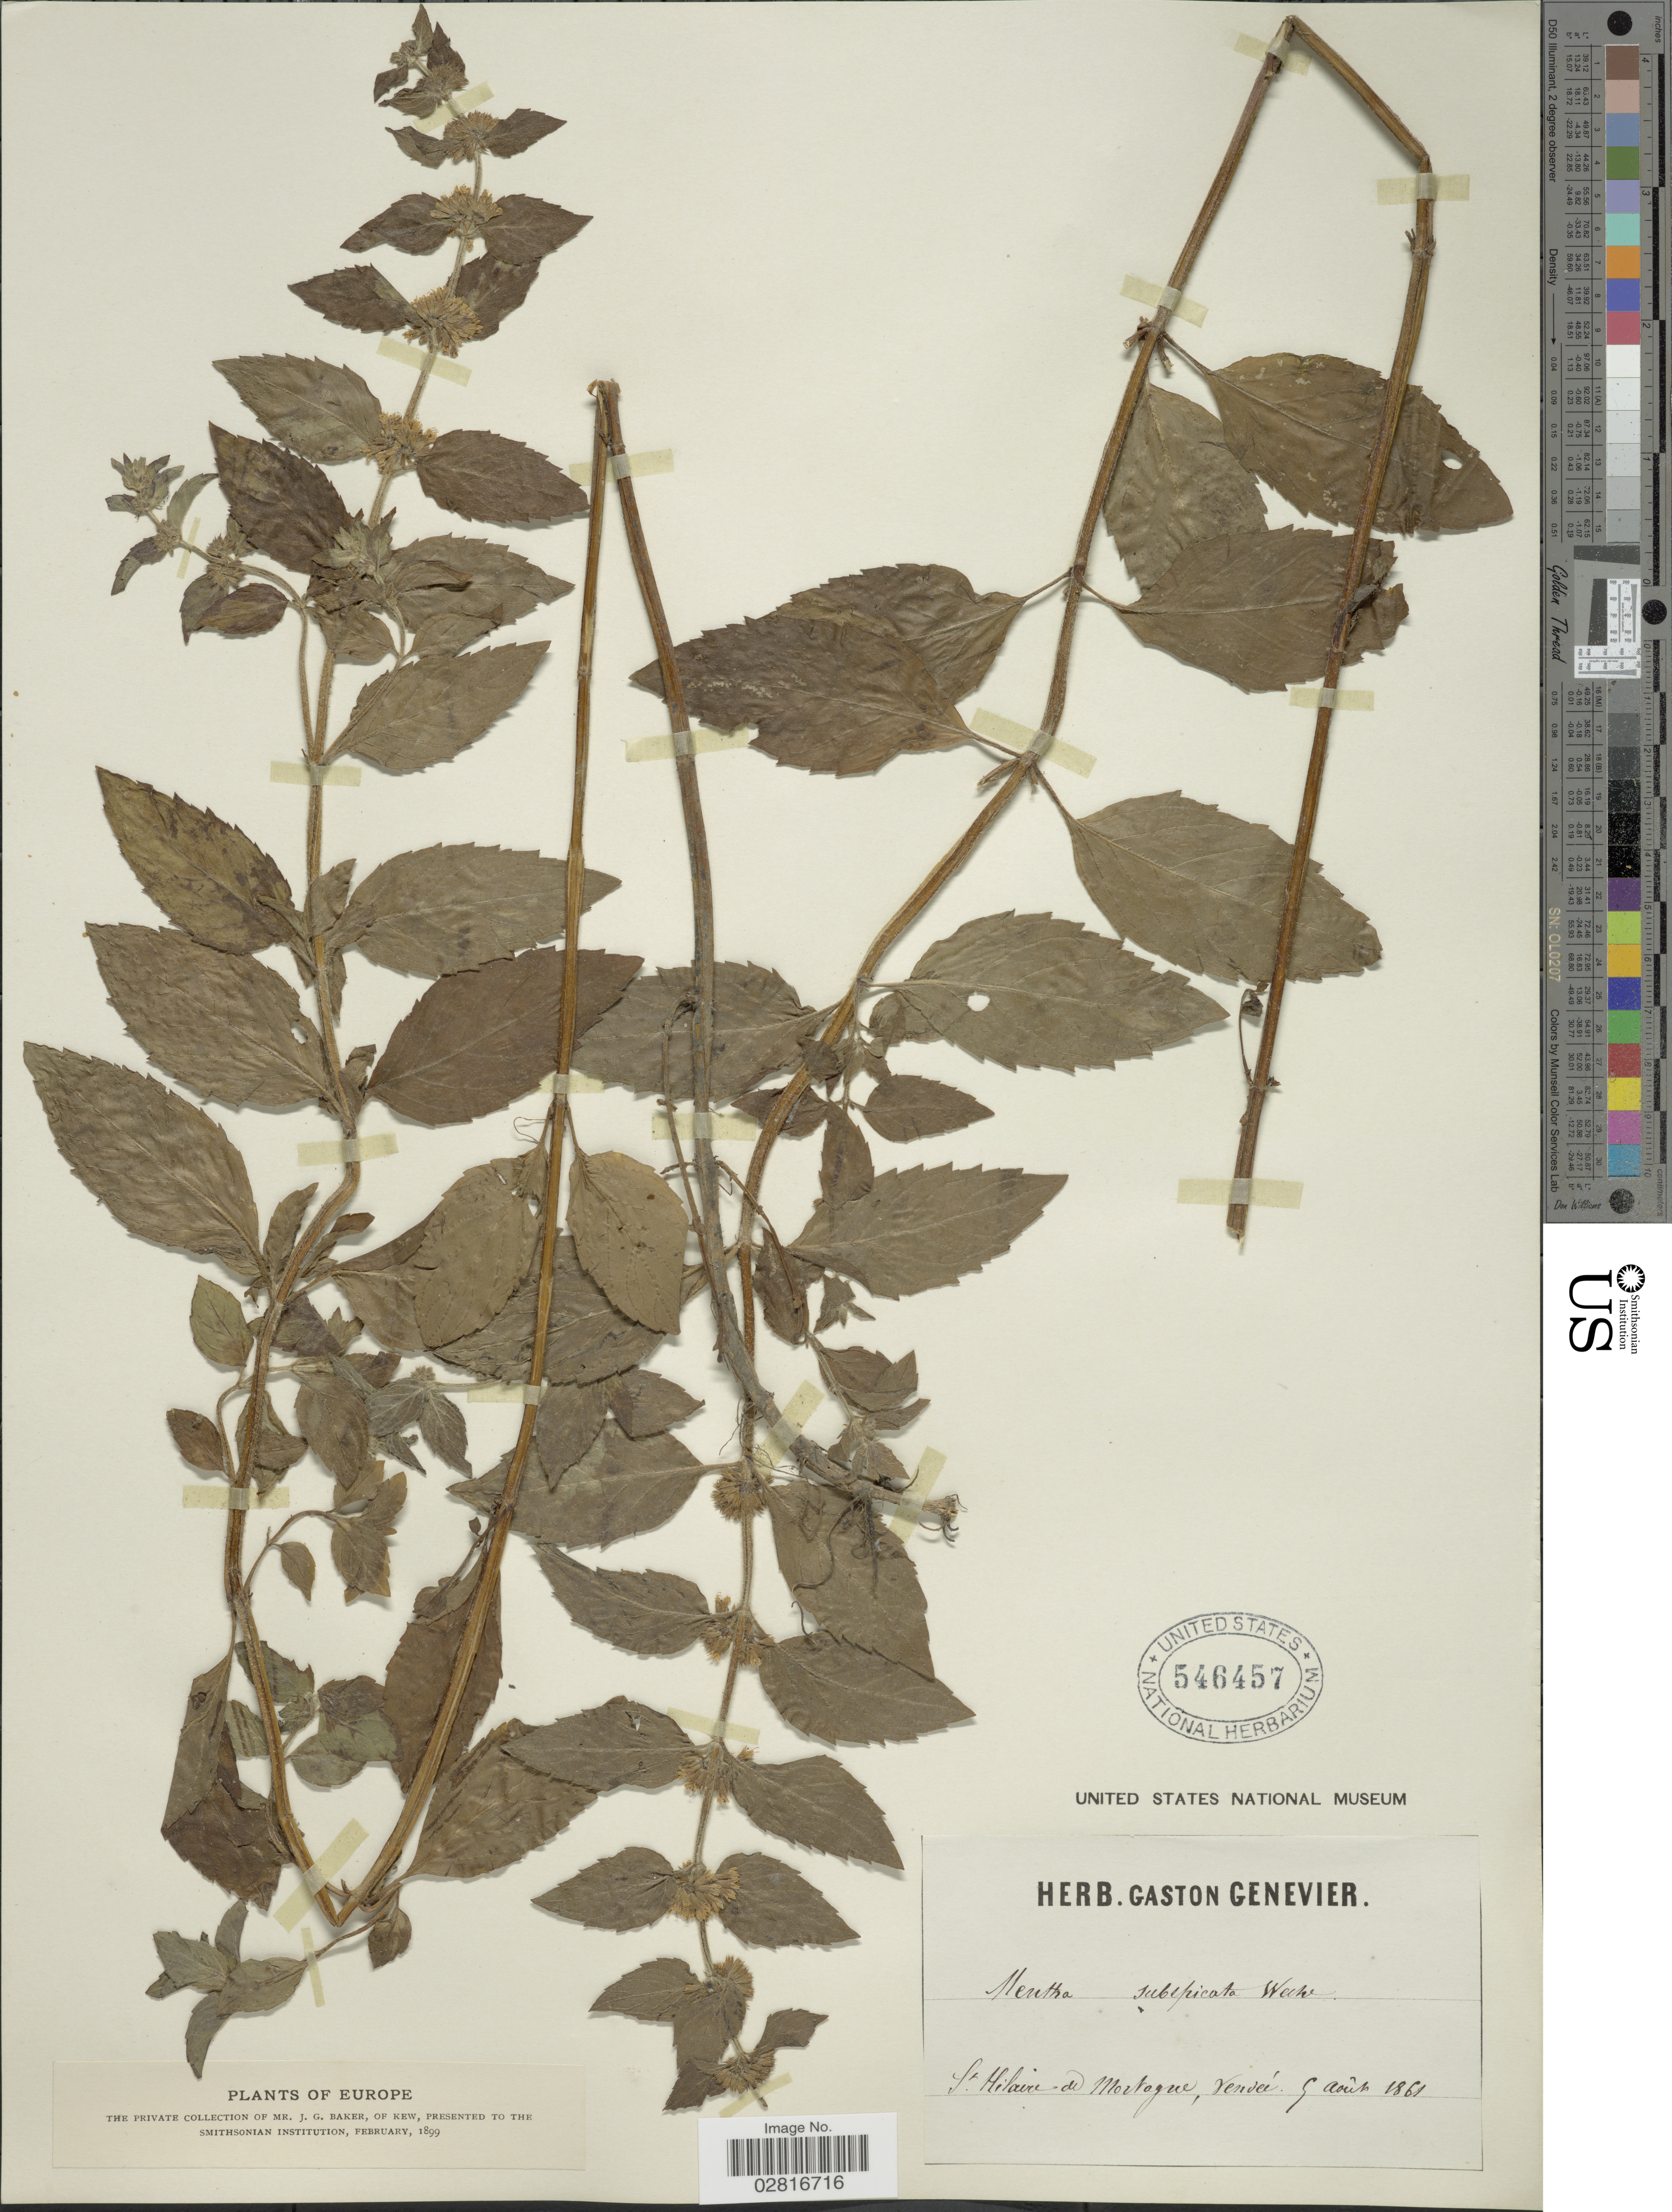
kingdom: Plantae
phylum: Tracheophyta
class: Magnoliopsida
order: Lamiales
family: Lamiaceae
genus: Mentha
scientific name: Mentha subspicata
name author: Weihe ex Fresen.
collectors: J. G. Baker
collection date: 1861-08-05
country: France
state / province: Pays de la Loire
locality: St. Hilaire de Mortagne, Vendeé. Europe.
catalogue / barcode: US 546457